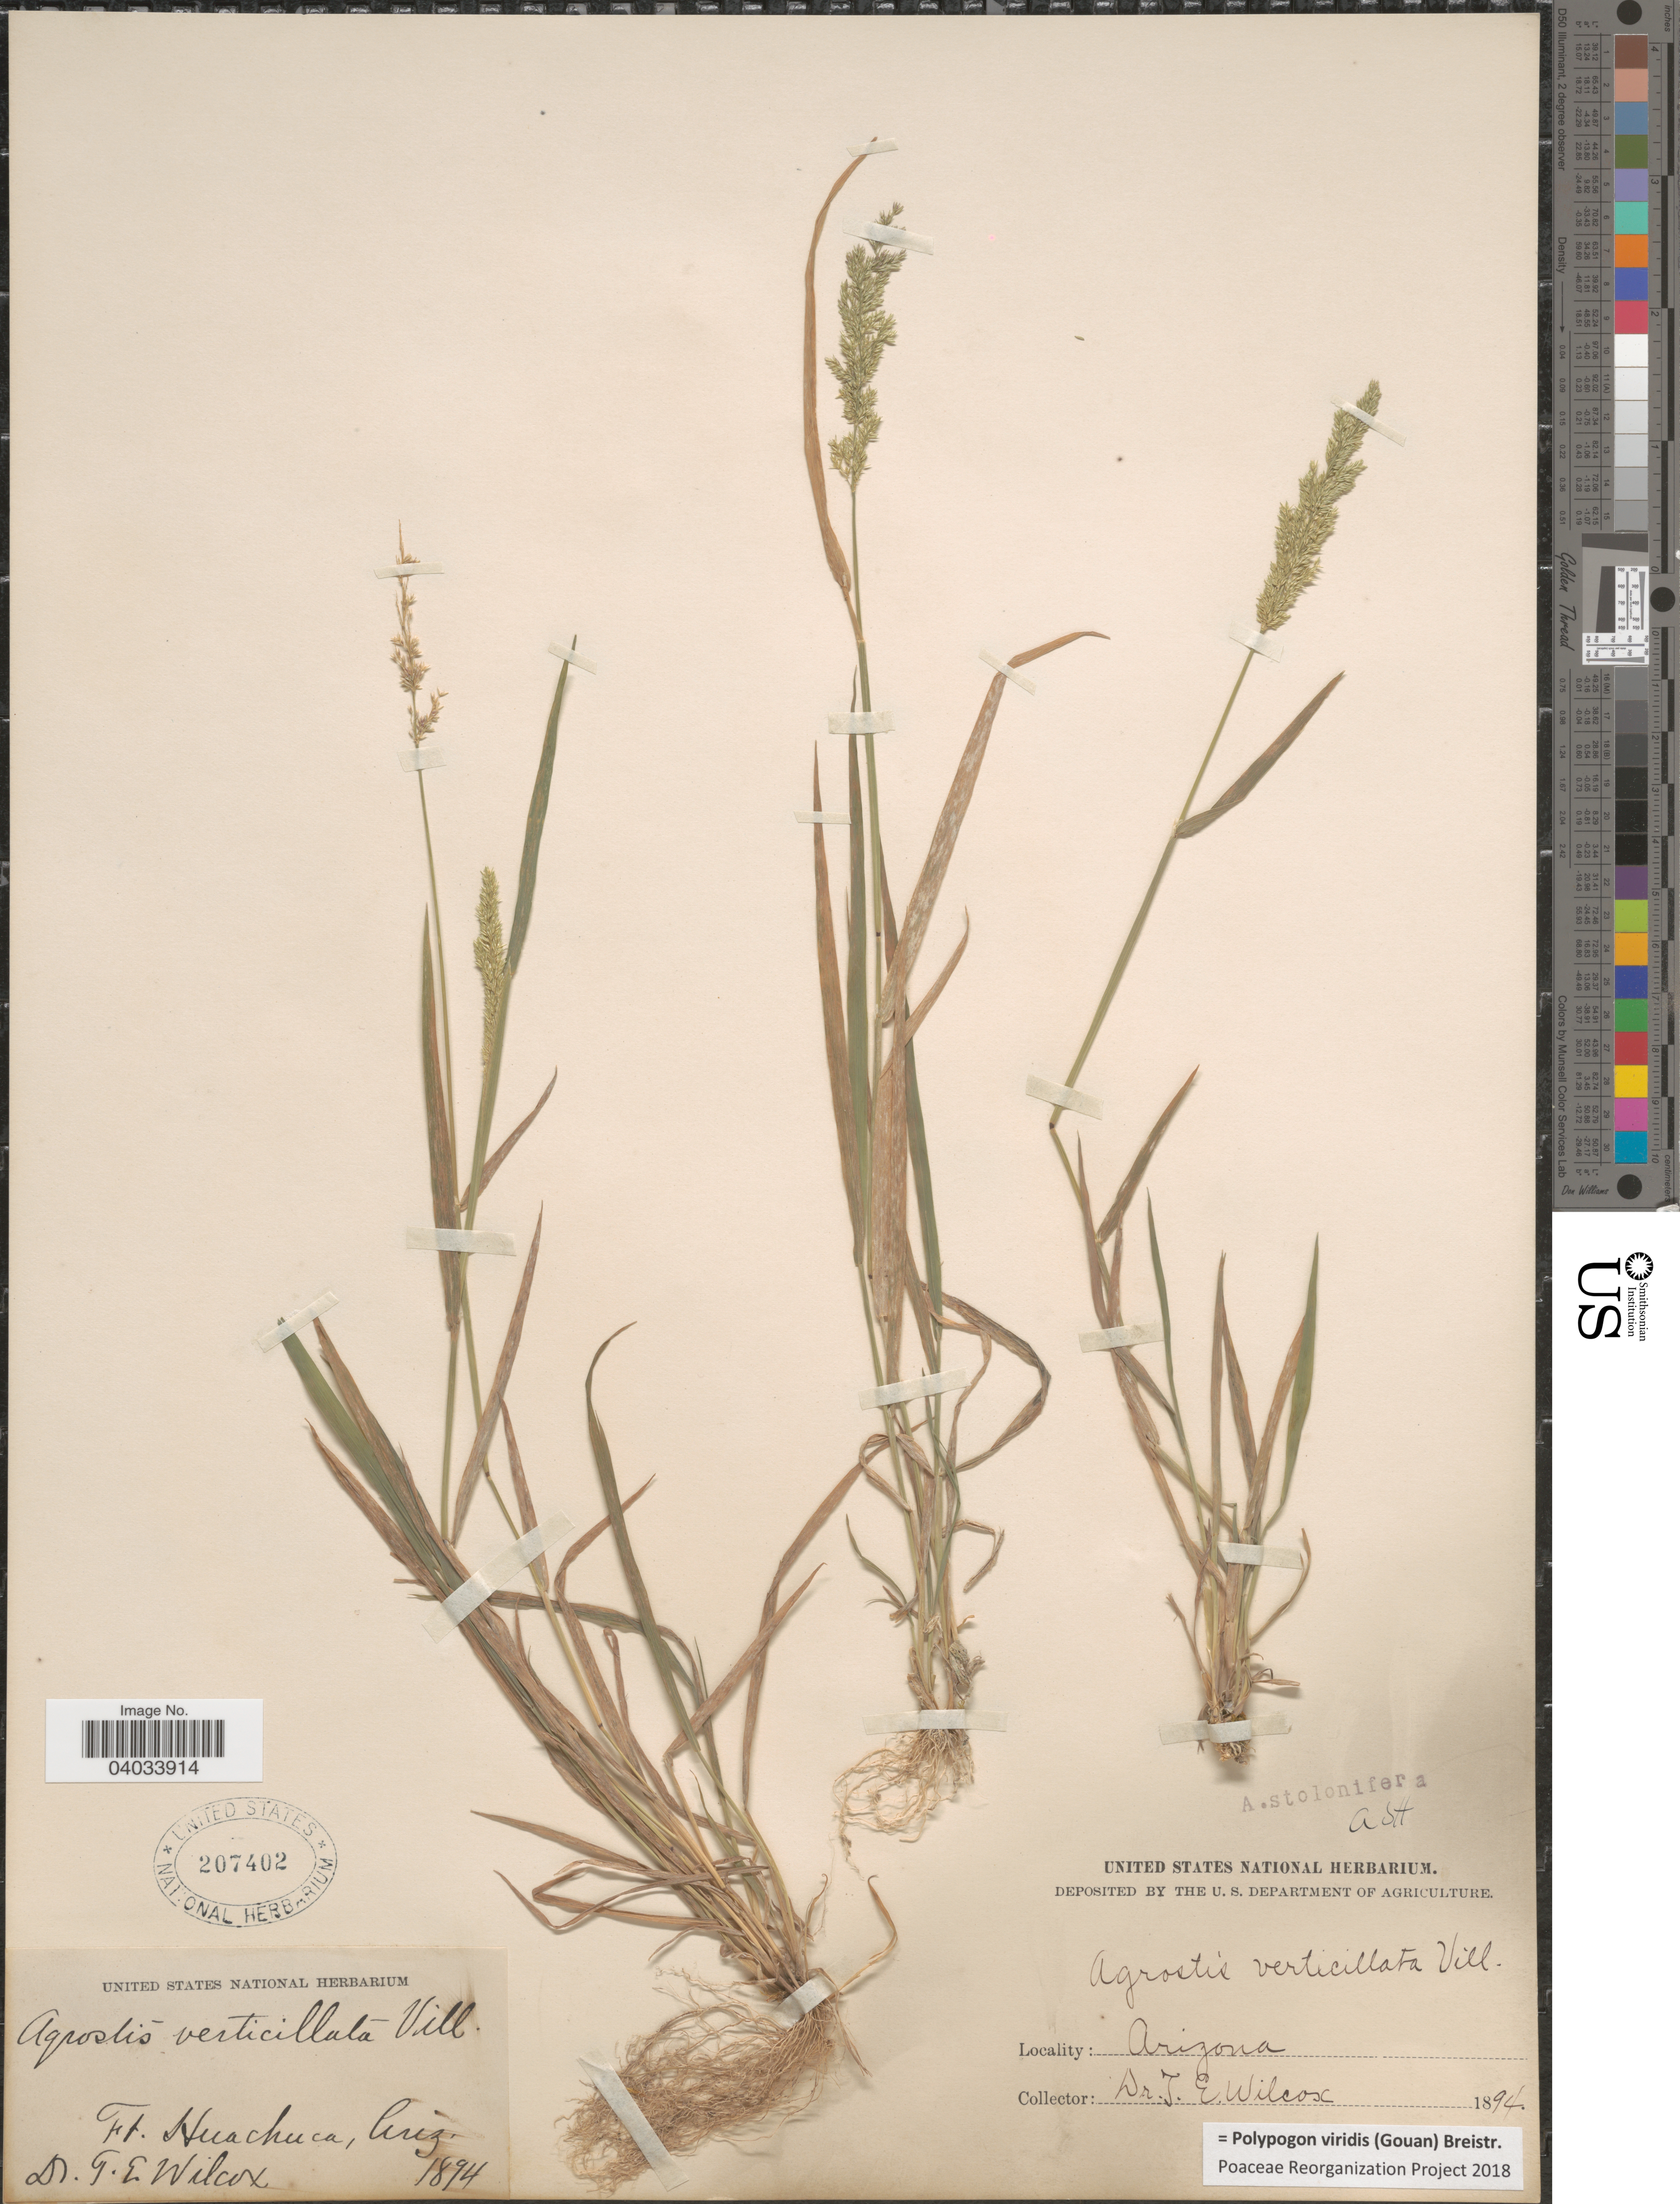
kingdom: Plantae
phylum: Tracheophyta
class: Liliopsida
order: Poales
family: Poaceae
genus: Polypogon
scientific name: Polypogon viridis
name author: (Gouan) Breistroffer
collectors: T. E. Wilcox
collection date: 1894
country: United States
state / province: Arizona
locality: Ft. Huachuca.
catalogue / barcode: US 207402